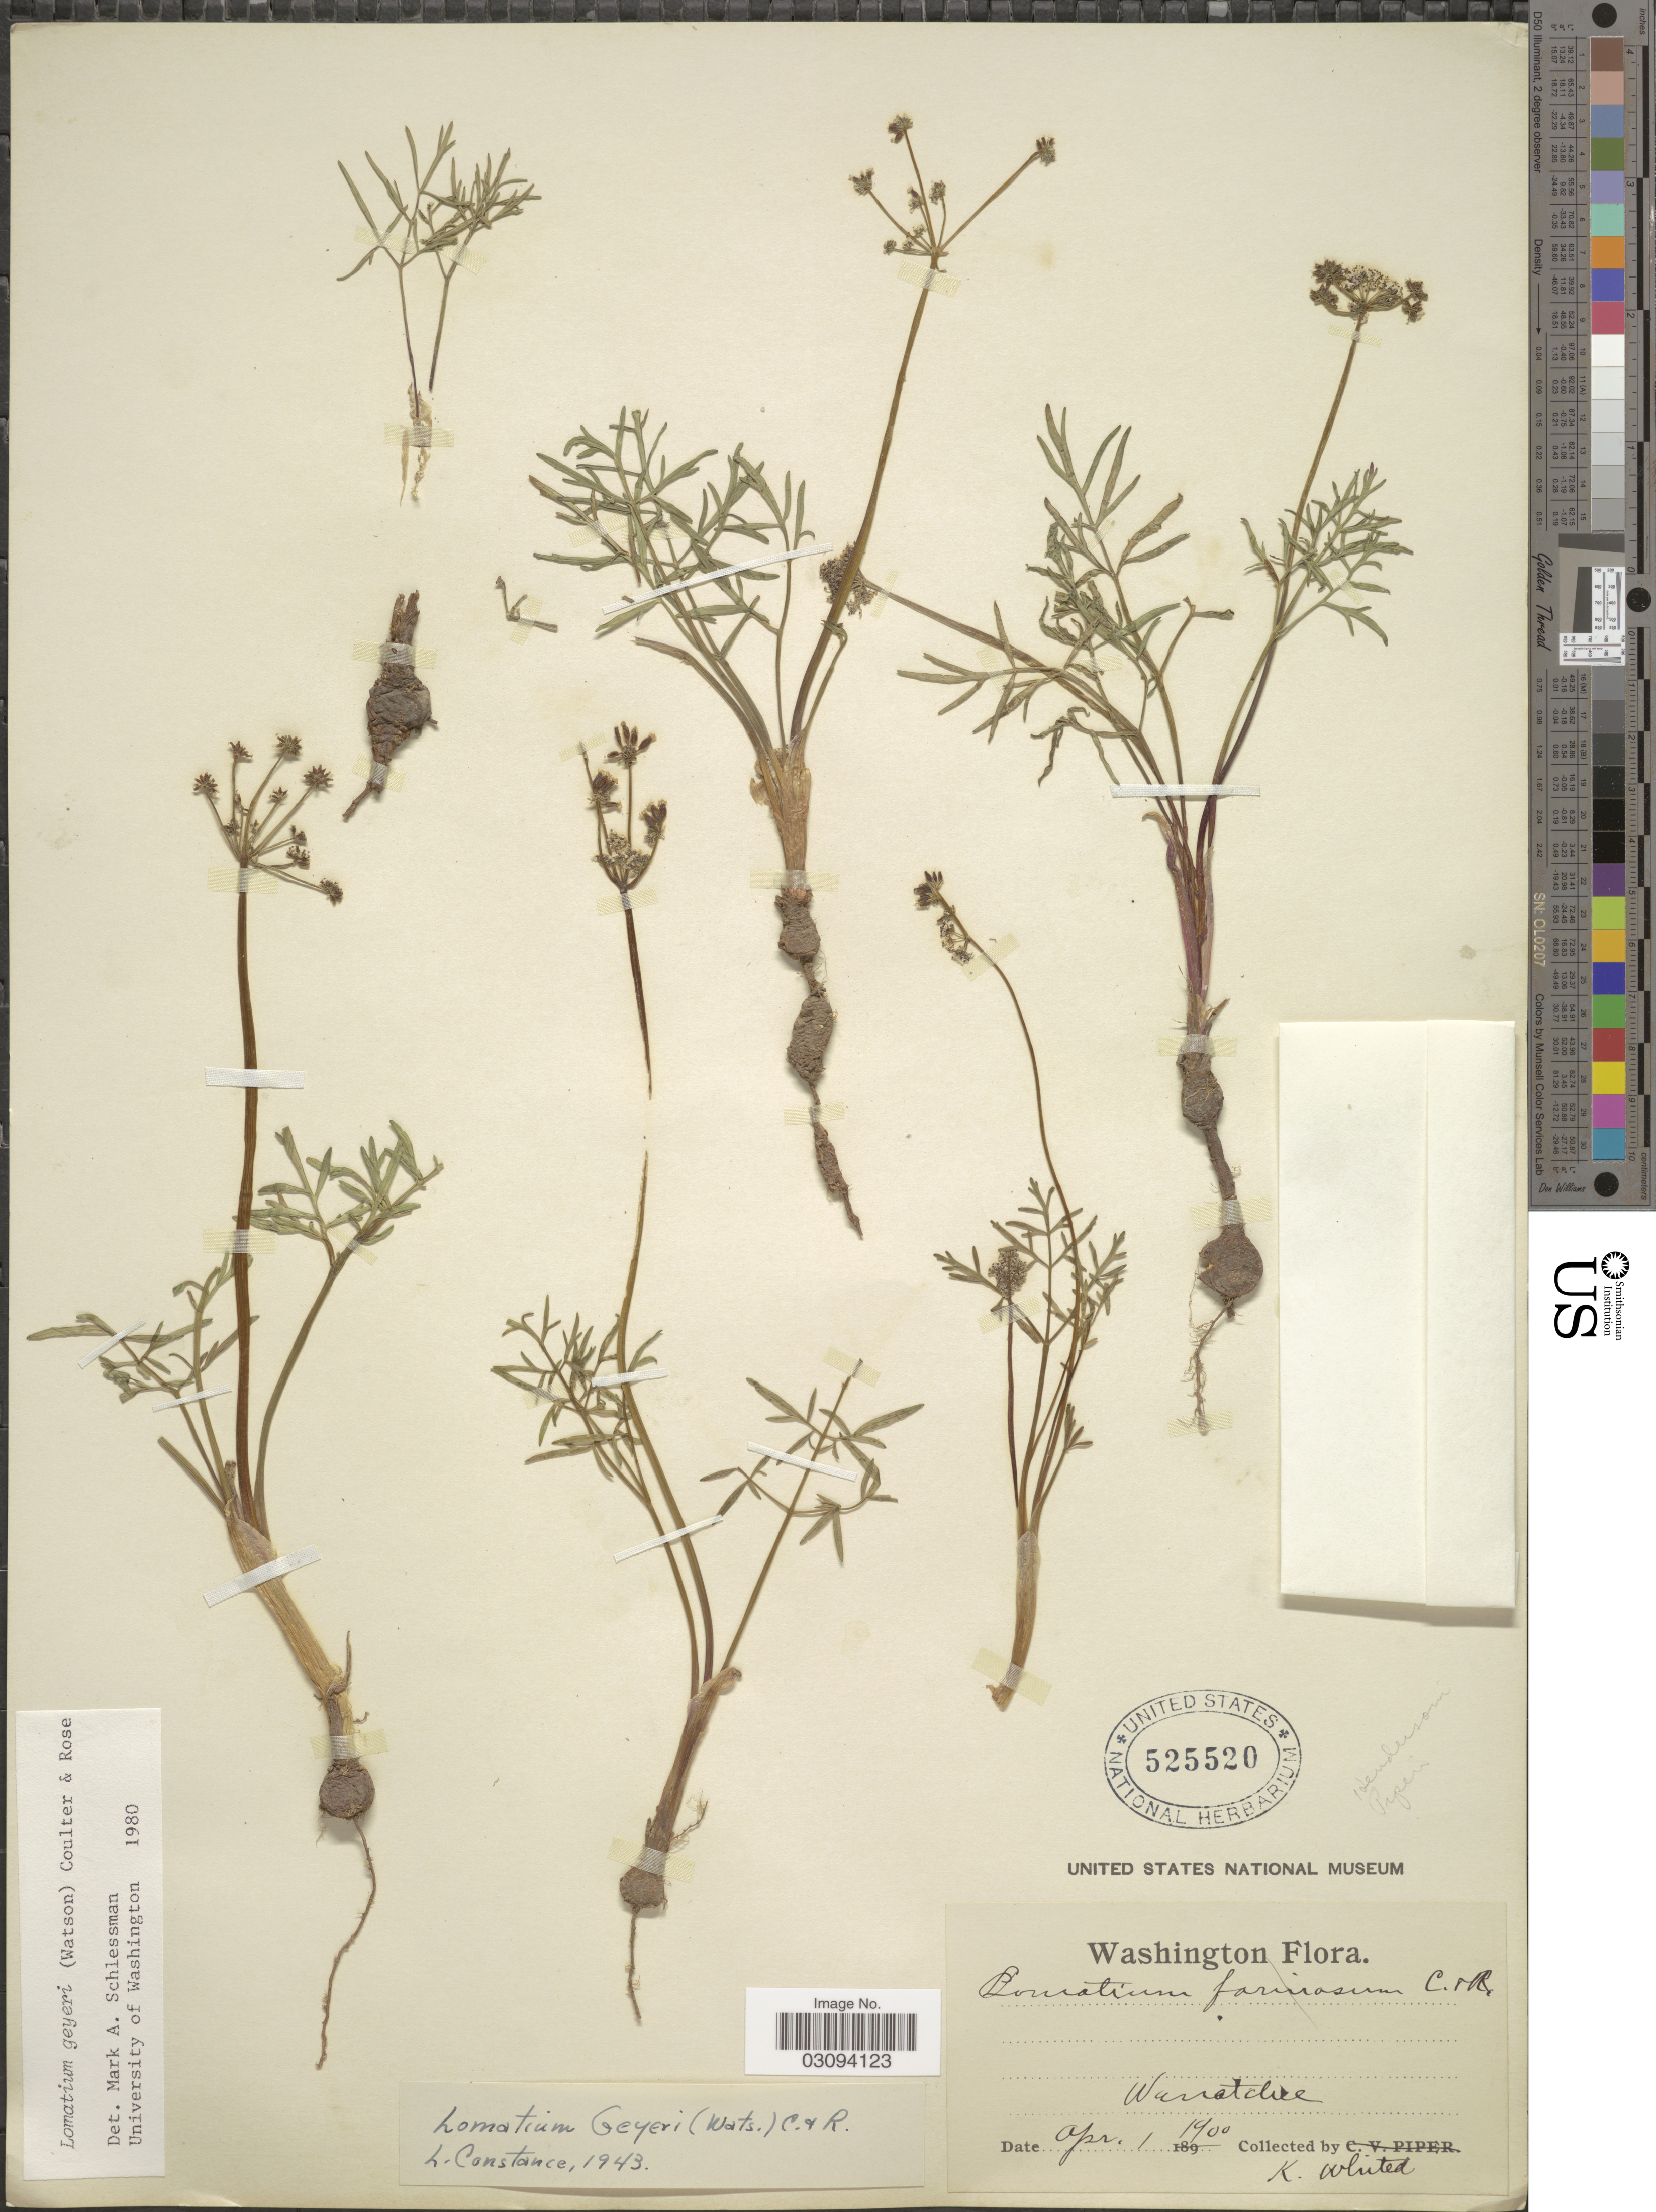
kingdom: Plantae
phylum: Tracheophyta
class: Magnoliopsida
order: Apiales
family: Apiaceae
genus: Lomatium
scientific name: Lomatium geyeri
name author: (S. Watson) J.M. Coult. & Rose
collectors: K. Whited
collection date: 1900-04-01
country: United States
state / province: Washington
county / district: Chelan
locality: Wenatchee.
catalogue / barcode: US 525520